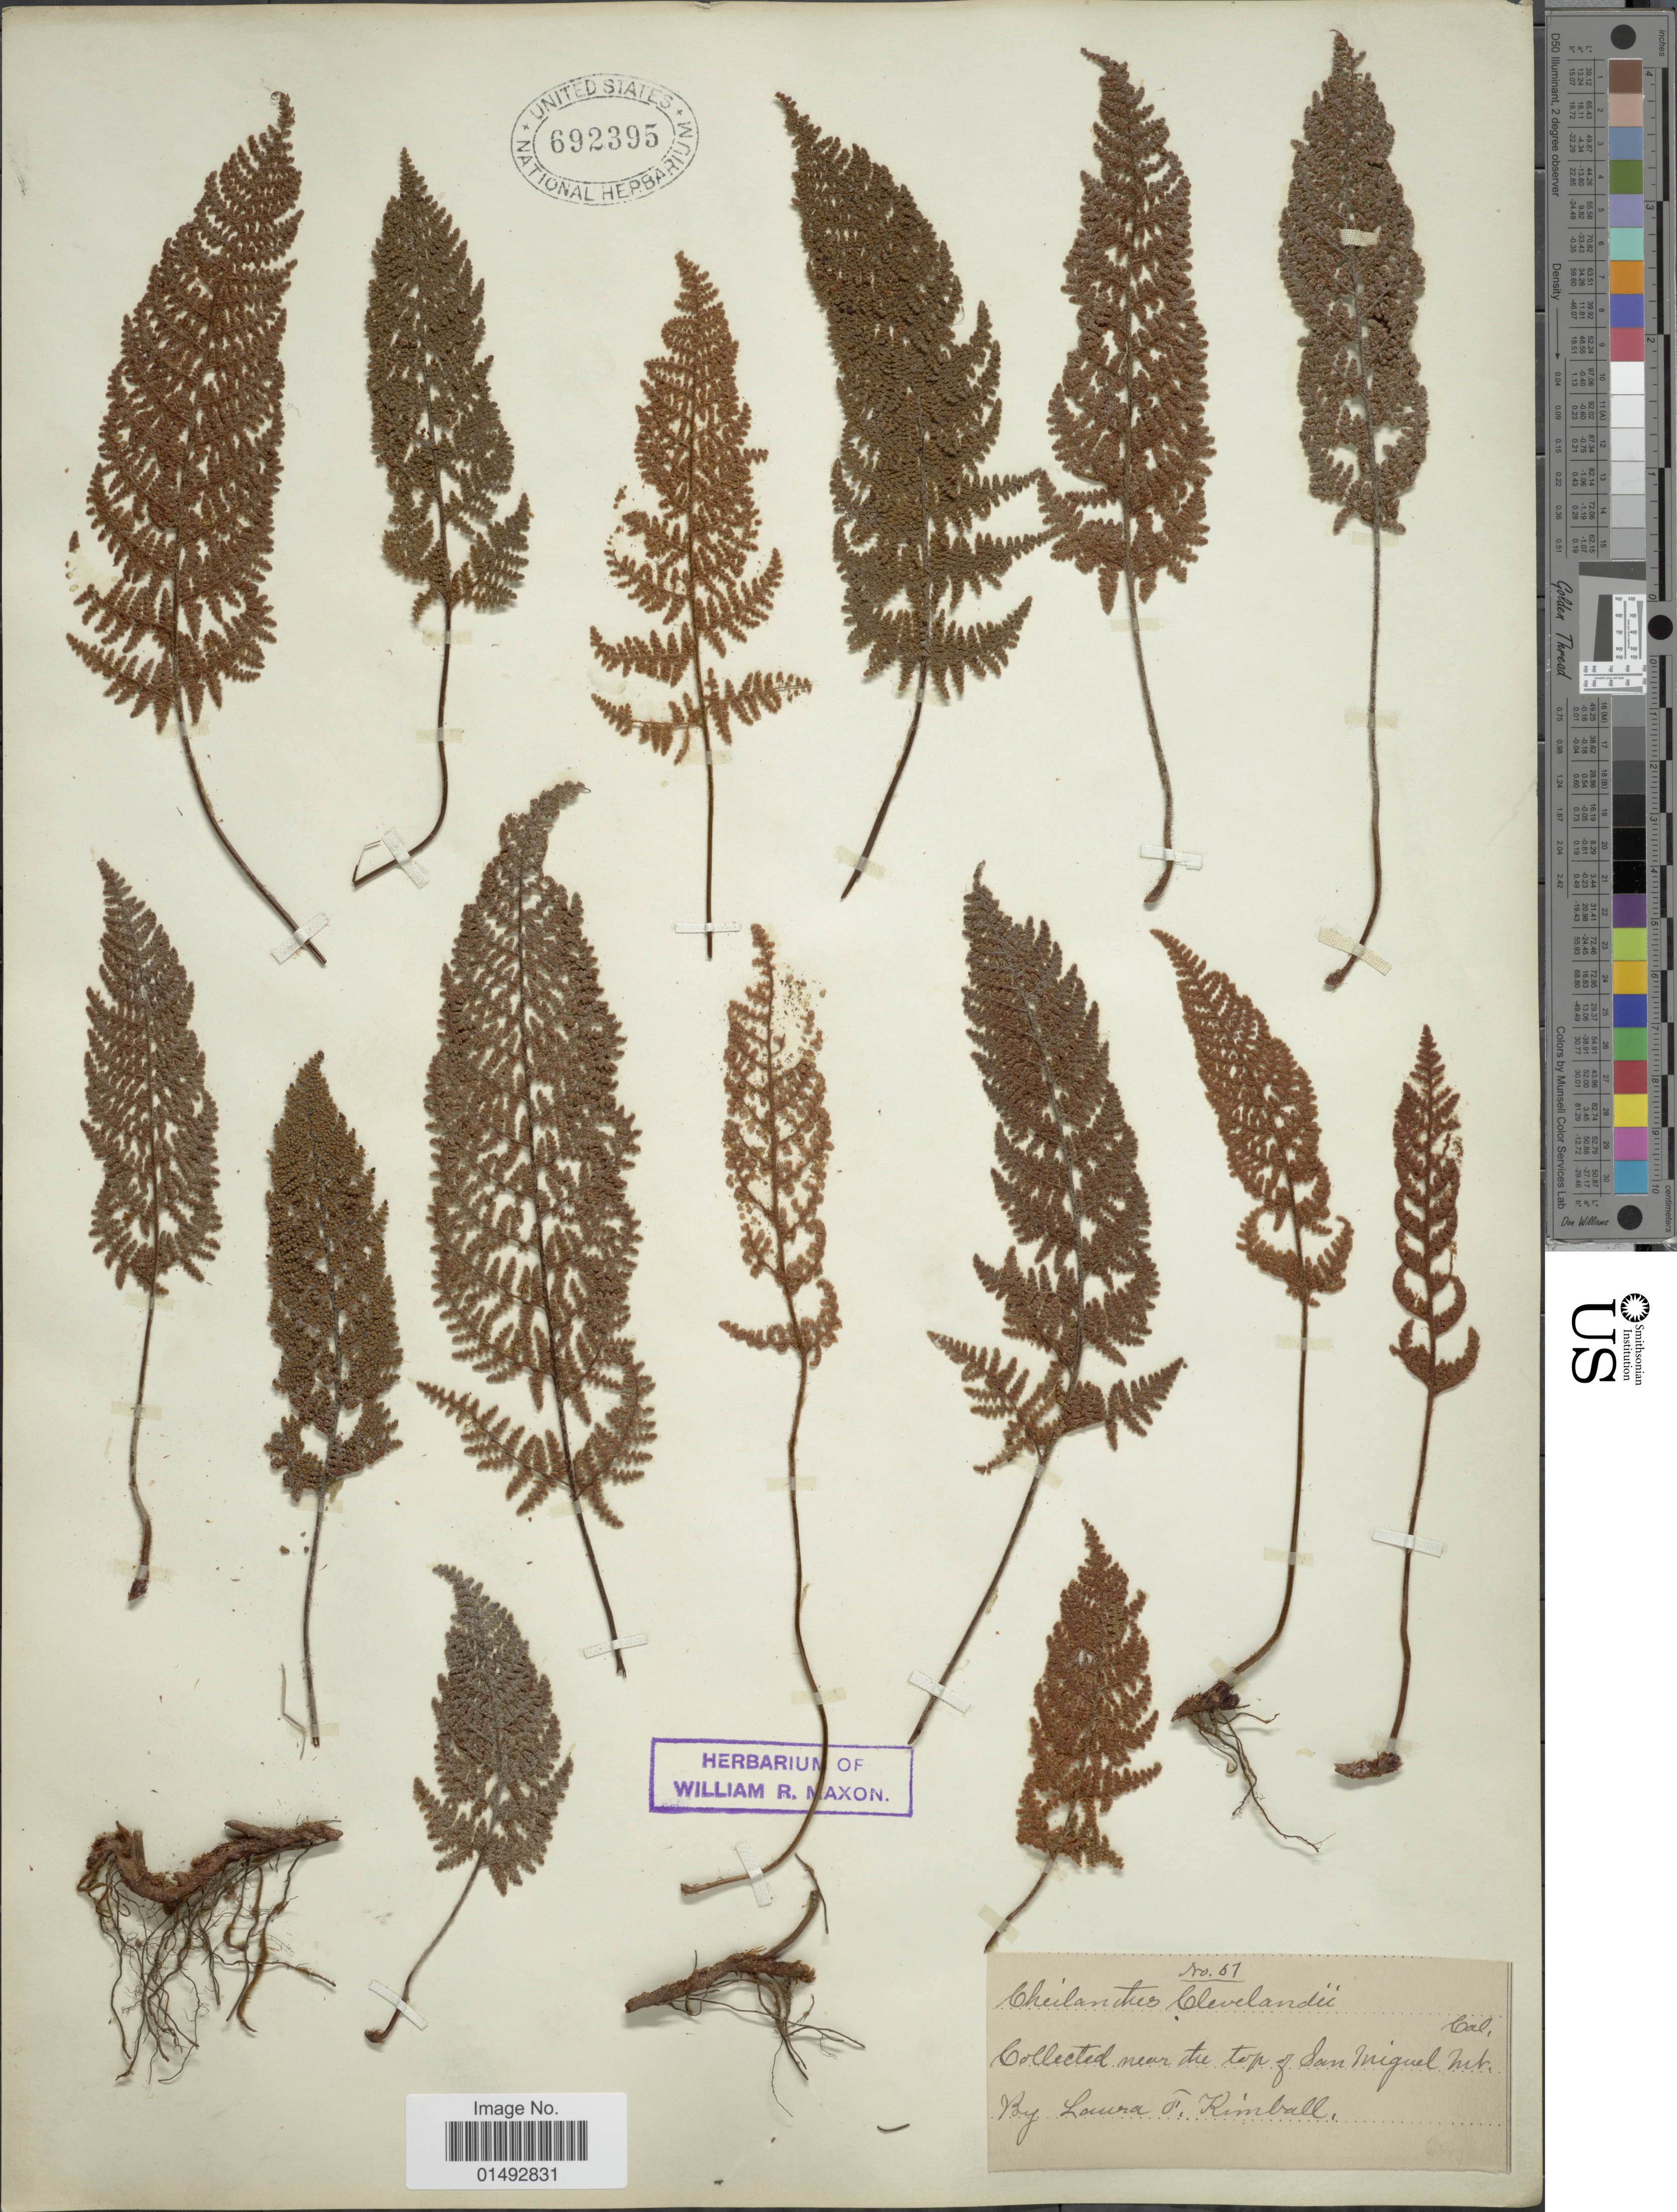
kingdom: Plantae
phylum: Tracheophyta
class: Polypodiopsida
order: Polypodiales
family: Pteridaceae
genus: Myriopteris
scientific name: Myriopteris clevelandii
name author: (D.C. Eaton) Grusz & Windham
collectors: L. Kimball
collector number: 61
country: United States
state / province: California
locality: Near the top of San Miguel Mt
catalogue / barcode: US 692395